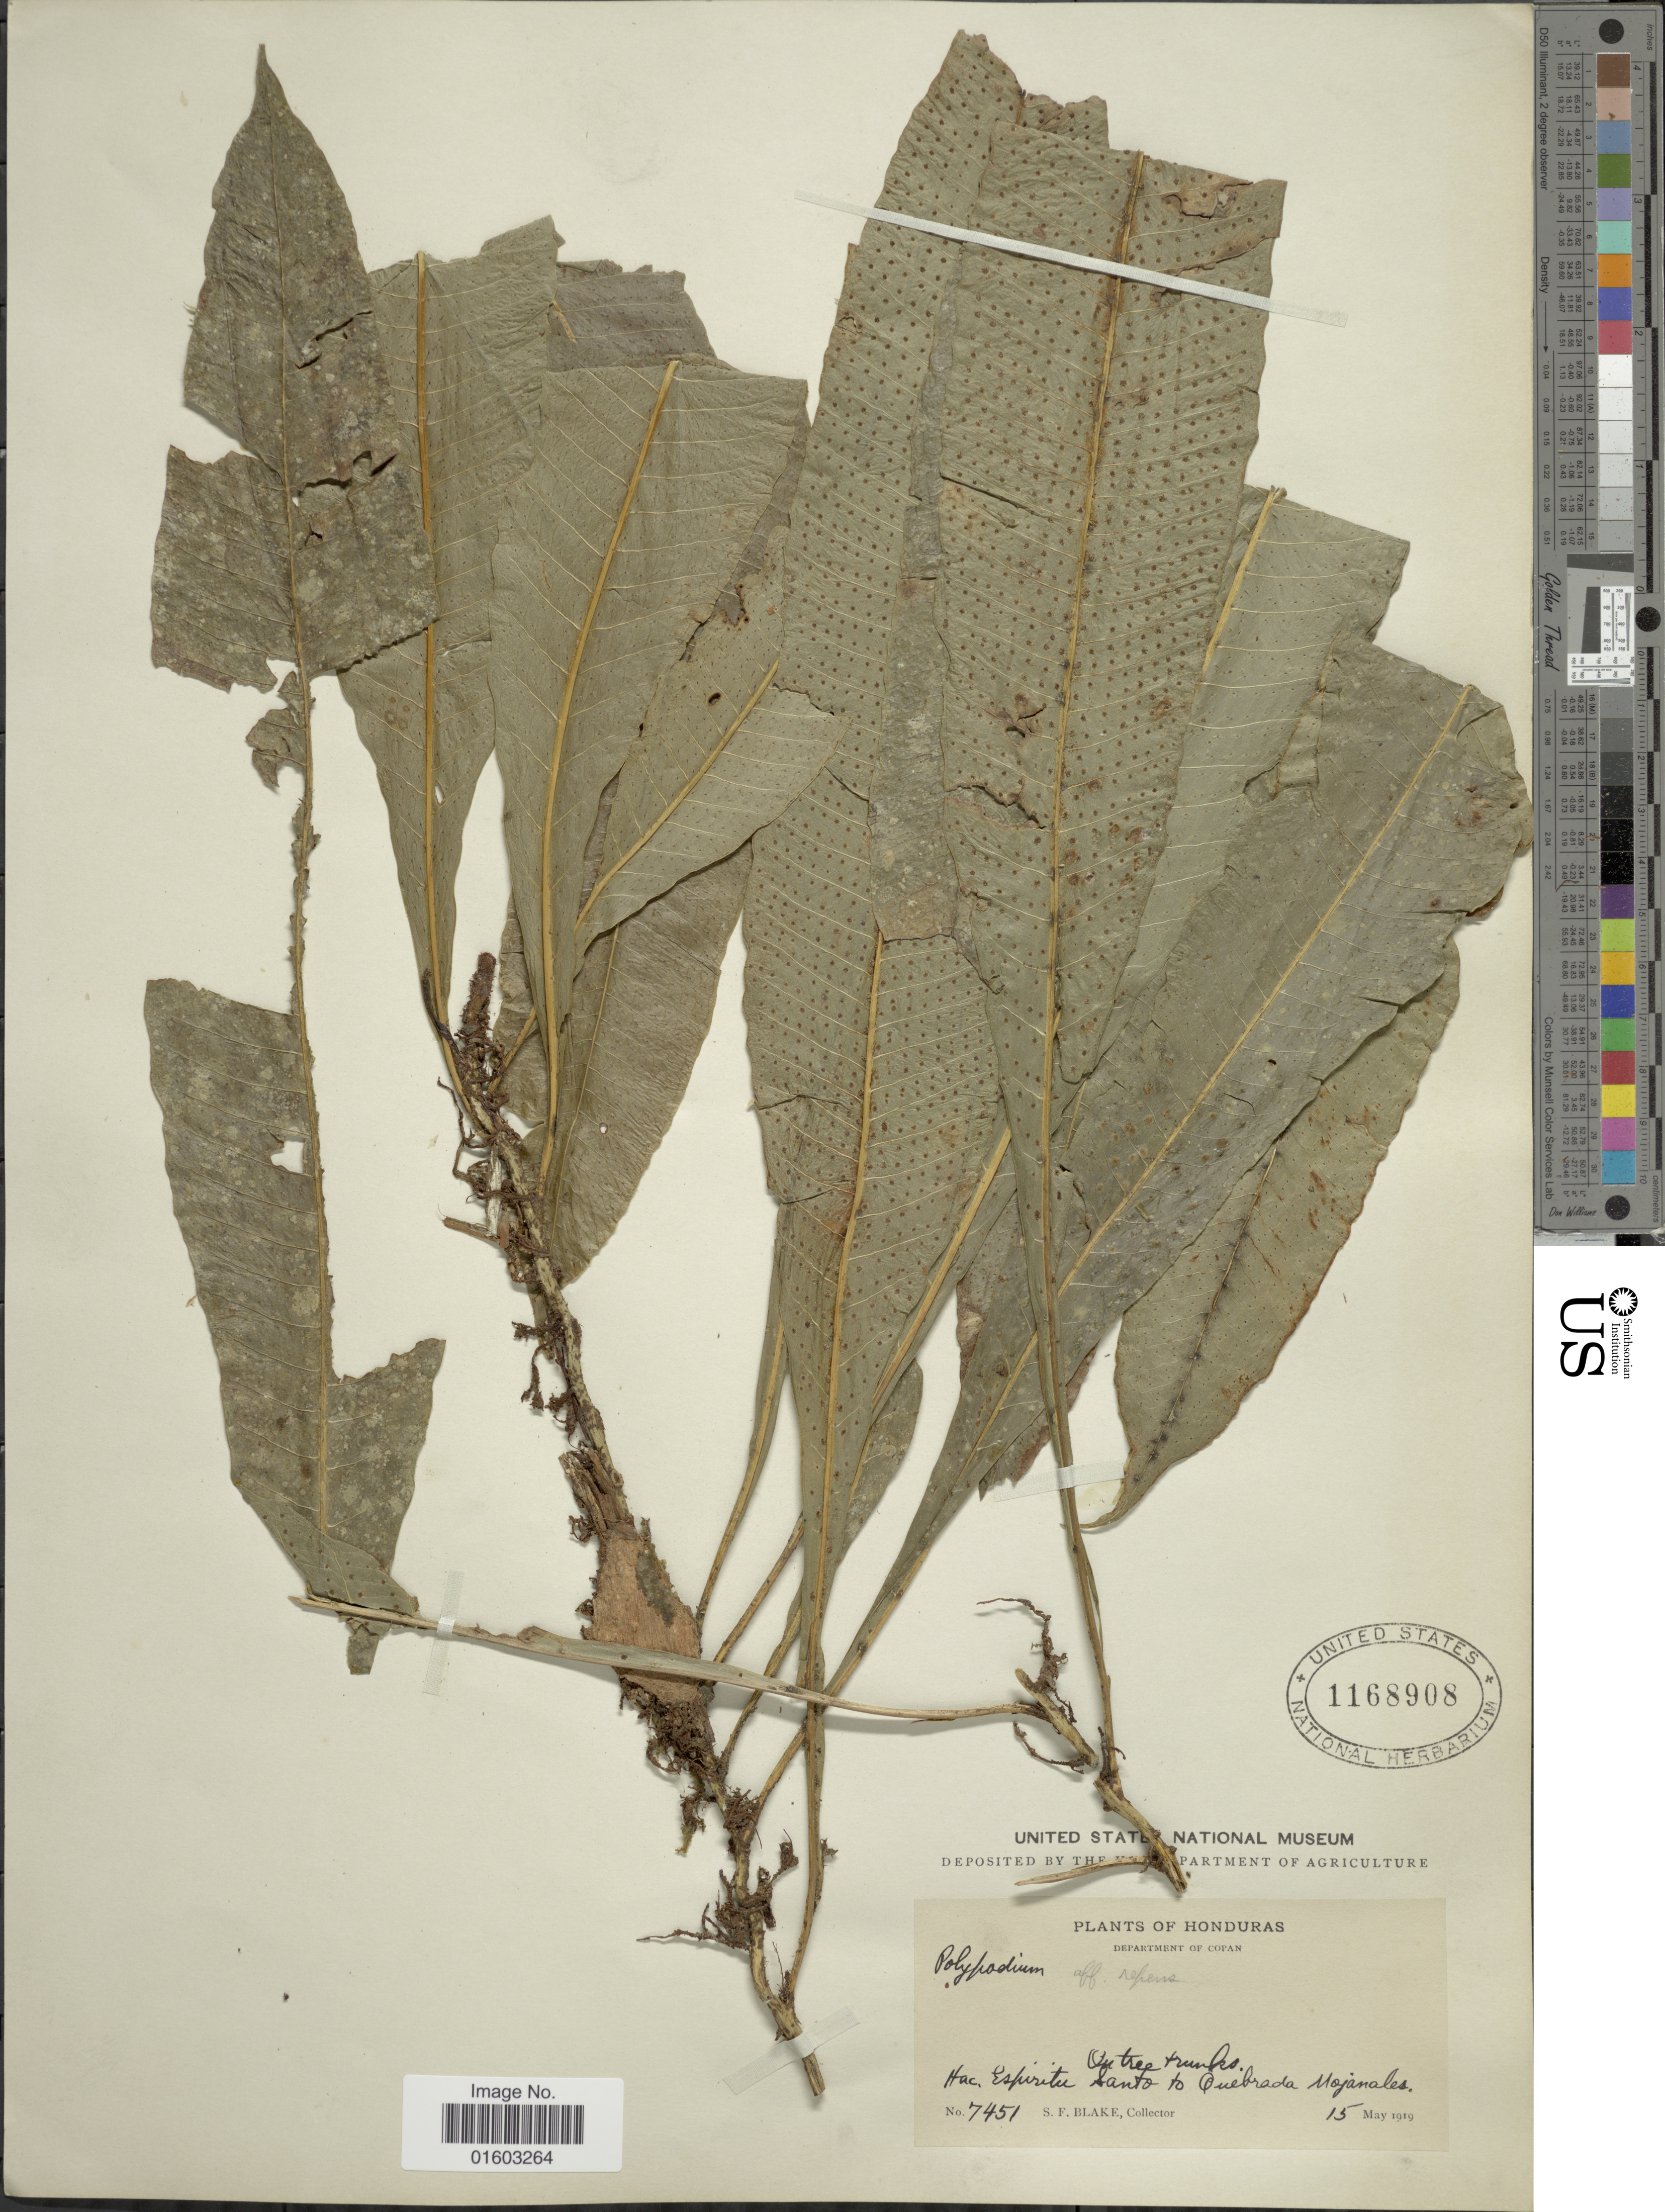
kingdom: Plantae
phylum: Tracheophyta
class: Polypodiopsida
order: Polypodiales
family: Polypodiaceae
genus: Campyloneurum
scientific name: Campyloneurum repens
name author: (Aubl.) C. Presl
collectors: S. Blake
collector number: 7451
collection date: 1919-05-15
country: Honduras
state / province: Copán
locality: Department of Copan, Hac. Espiritu Santo to Quebrada Mojanales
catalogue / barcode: US 1168908